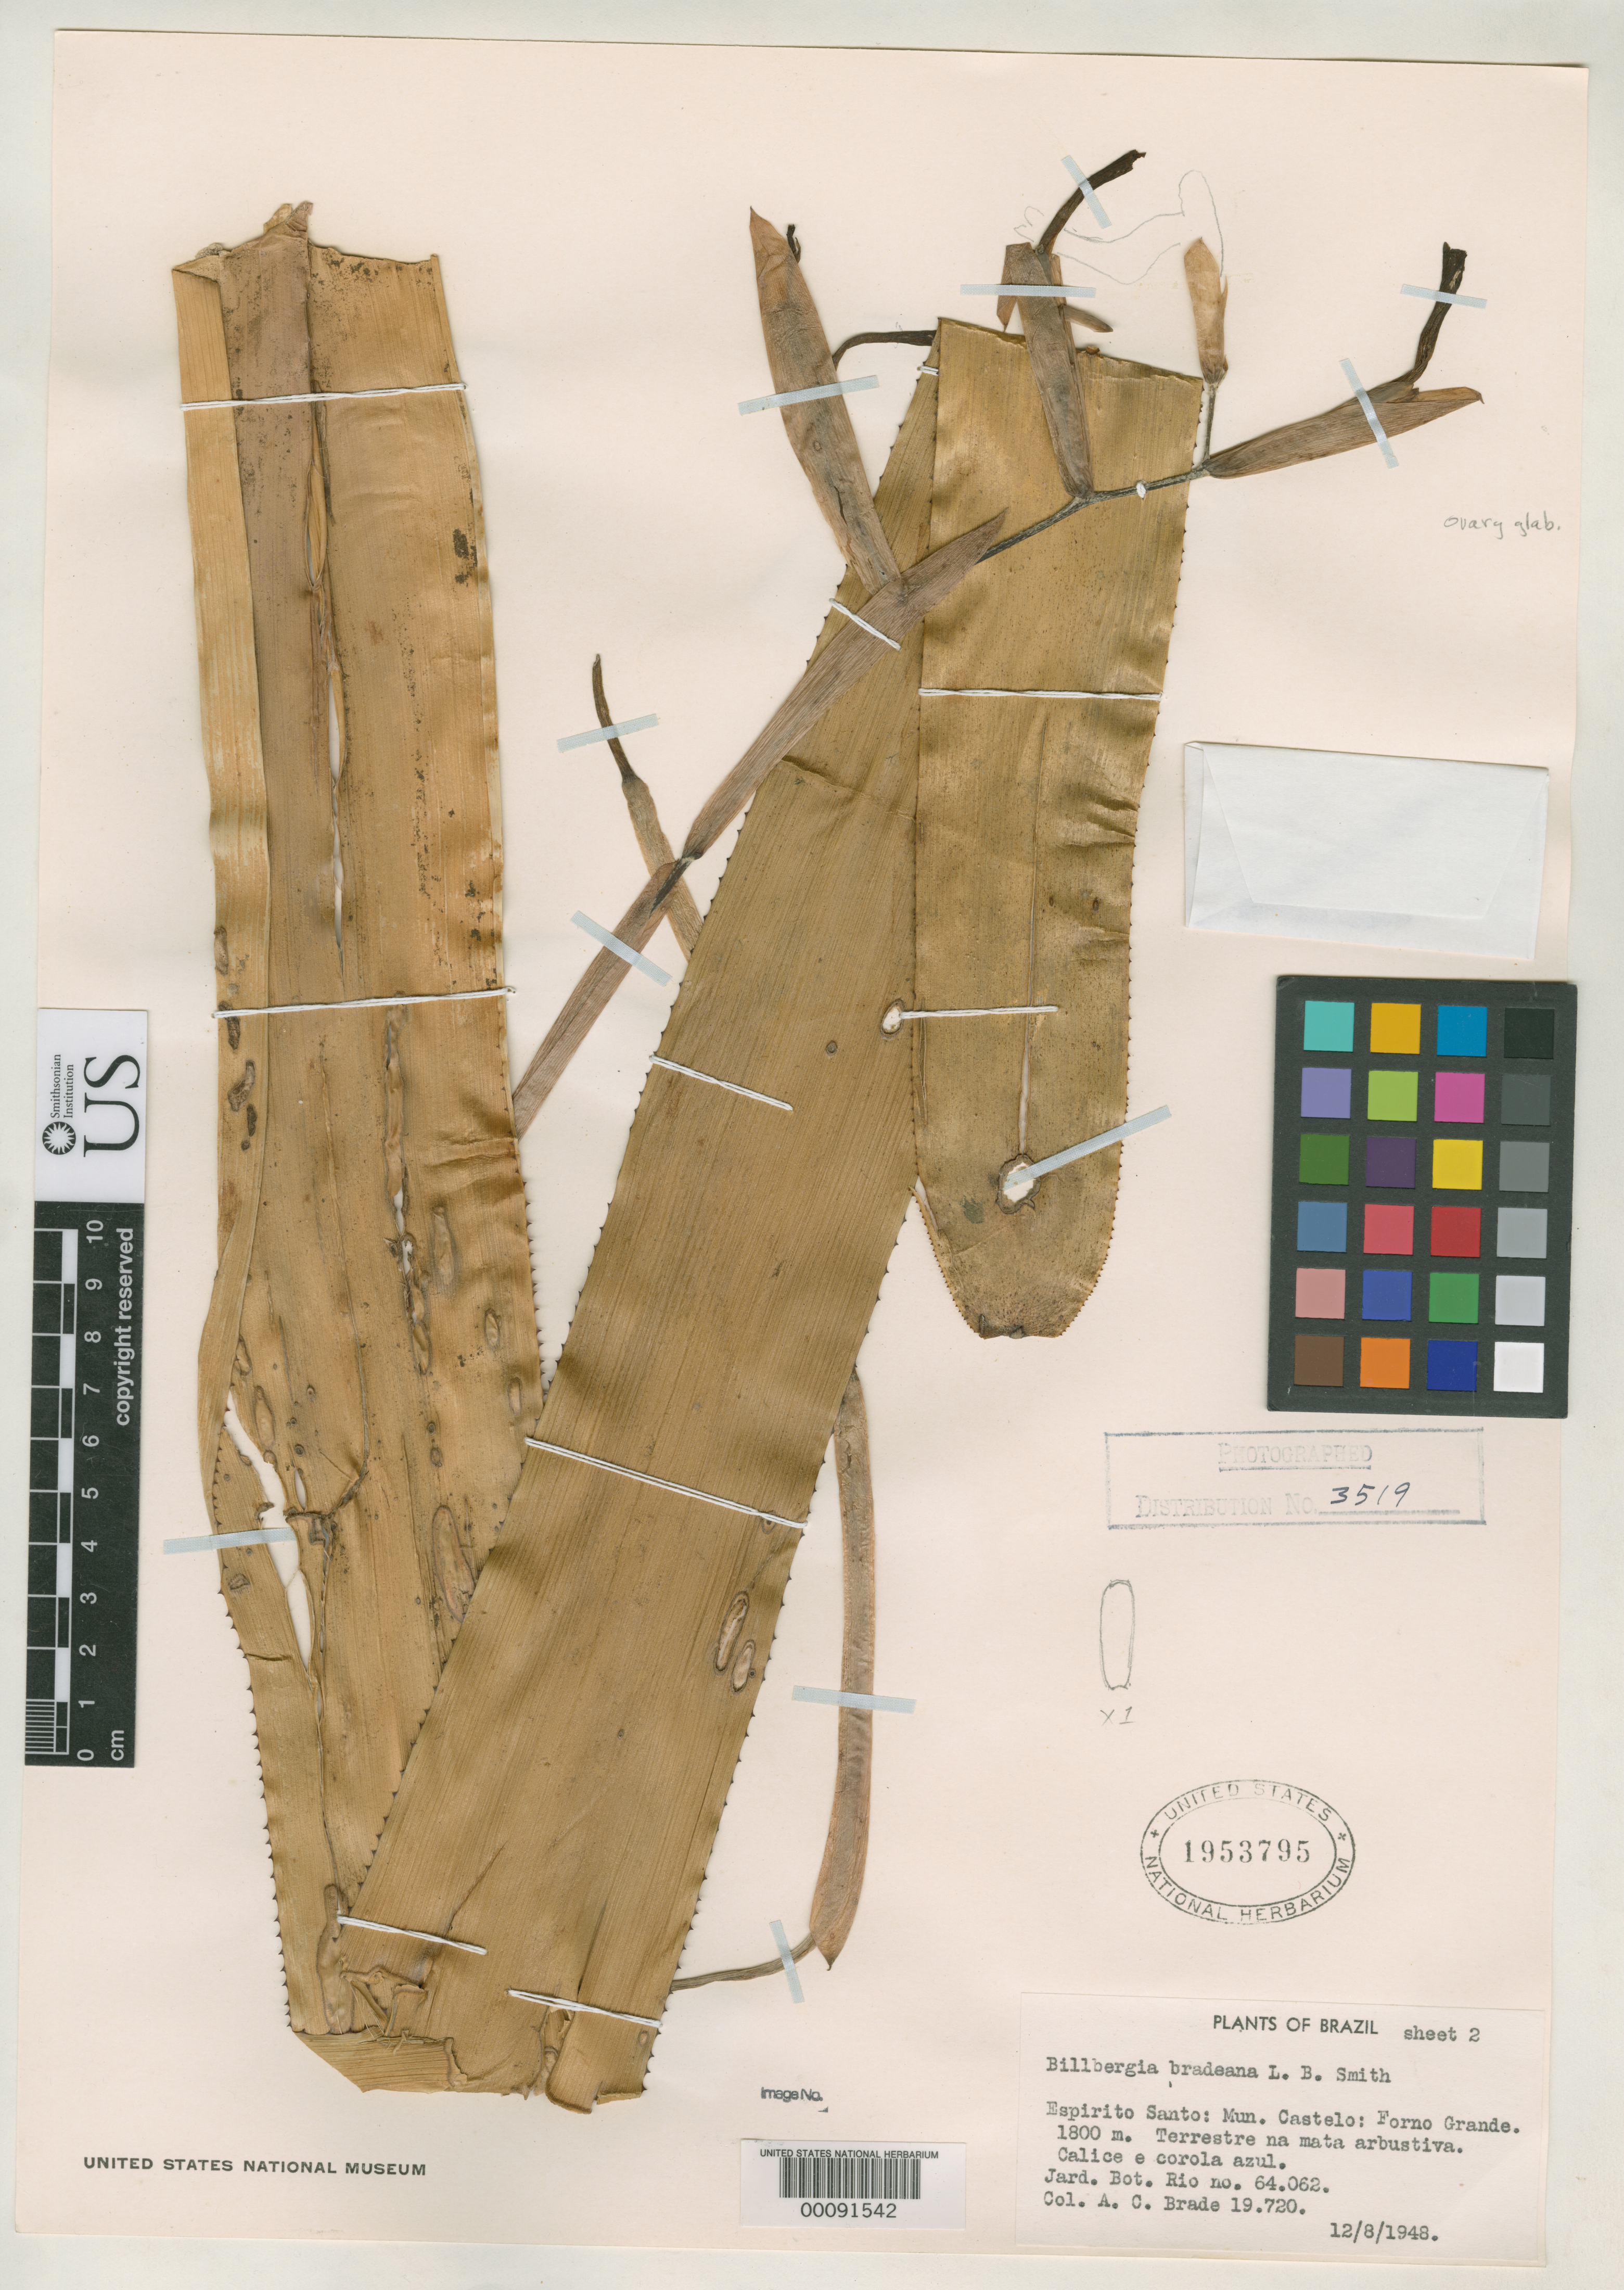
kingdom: Plantae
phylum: Tracheophyta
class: Liliopsida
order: Poales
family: Bromeliaceae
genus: Billbergia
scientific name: Billbergia bradeana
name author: L.B. Sm.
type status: Isotype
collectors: A. C. Brade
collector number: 19720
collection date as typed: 12 Aug 1948 or 08 Dec 1948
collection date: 1948-08-12 or 1948-12-08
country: Brazil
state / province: Espírito Santo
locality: Ilheus, Olivenca-Maruim hwy, km 5-8.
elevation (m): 40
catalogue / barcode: US 1953795